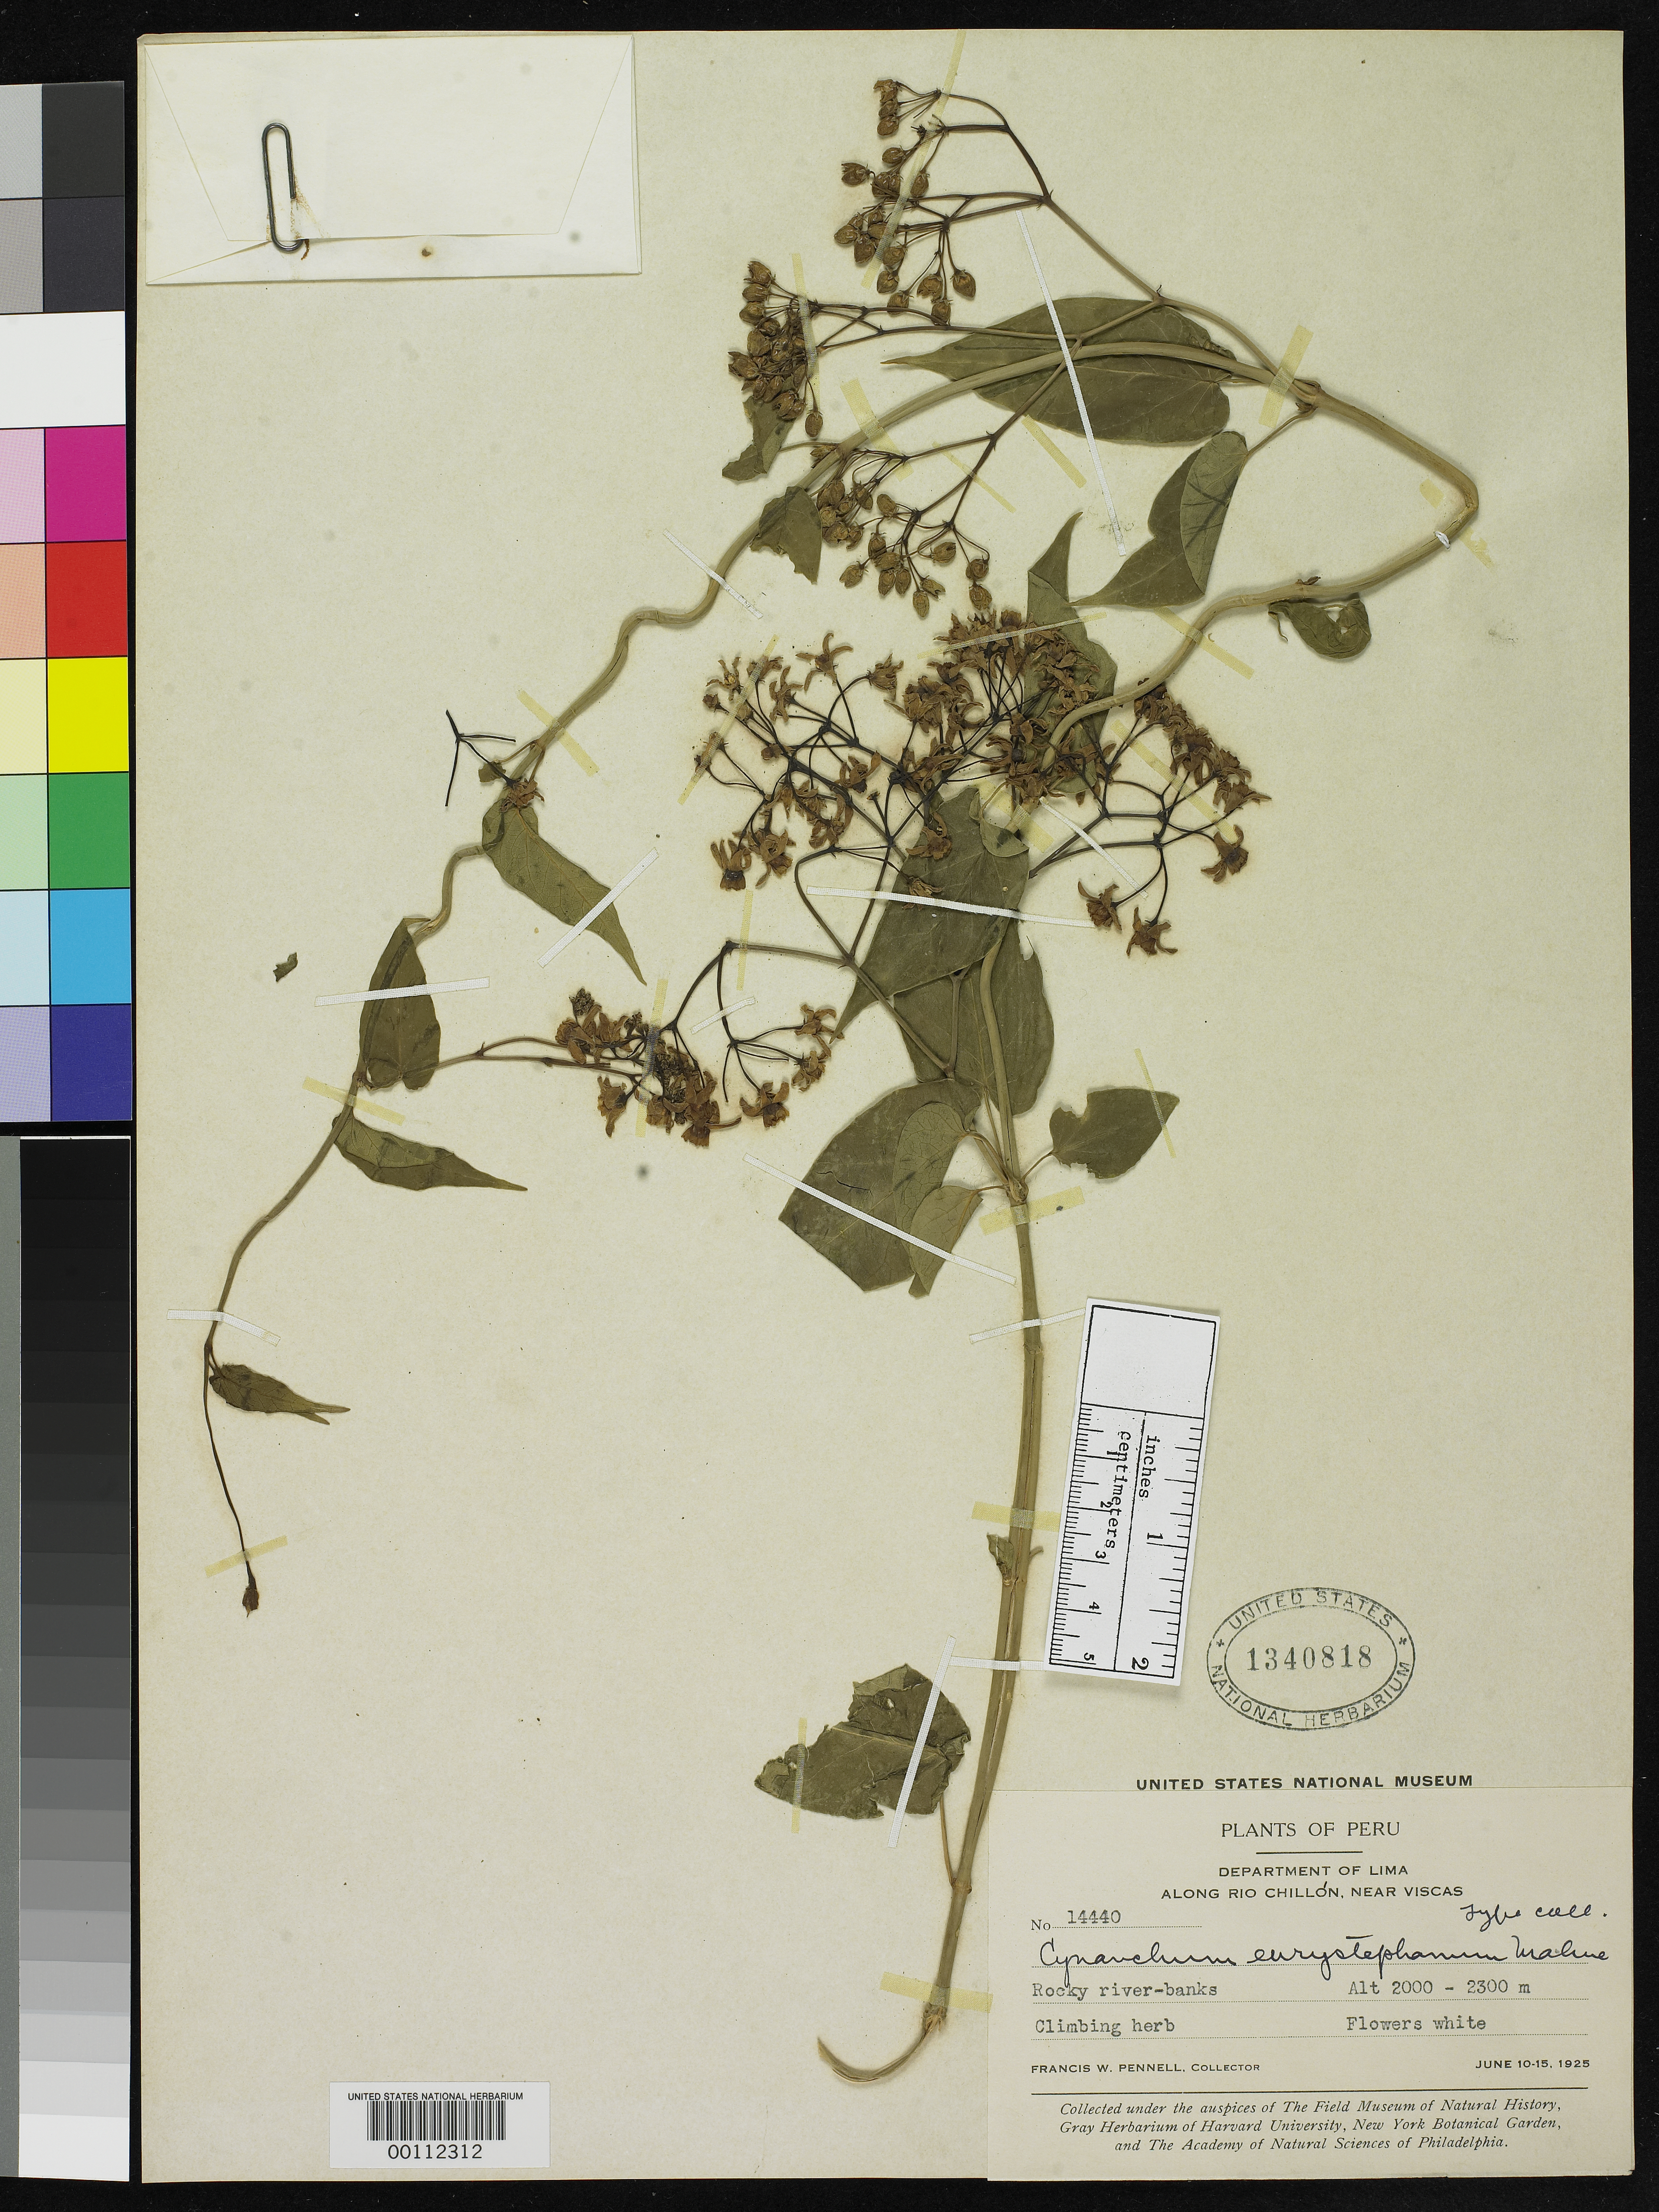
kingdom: Plantae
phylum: Tracheophyta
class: Magnoliopsida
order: Gentianales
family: Apocynaceae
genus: Cynanchum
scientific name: Cynanchum eurystephanum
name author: Malme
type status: Isotype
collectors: F. W. Pennell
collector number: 14440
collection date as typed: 10 Jun 1925 to 15 Jun 1925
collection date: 1925-06-10/1925-06-15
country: Peru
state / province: Lima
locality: Along Rio Chillon, near Viscas.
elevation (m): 2000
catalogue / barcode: US 1340818